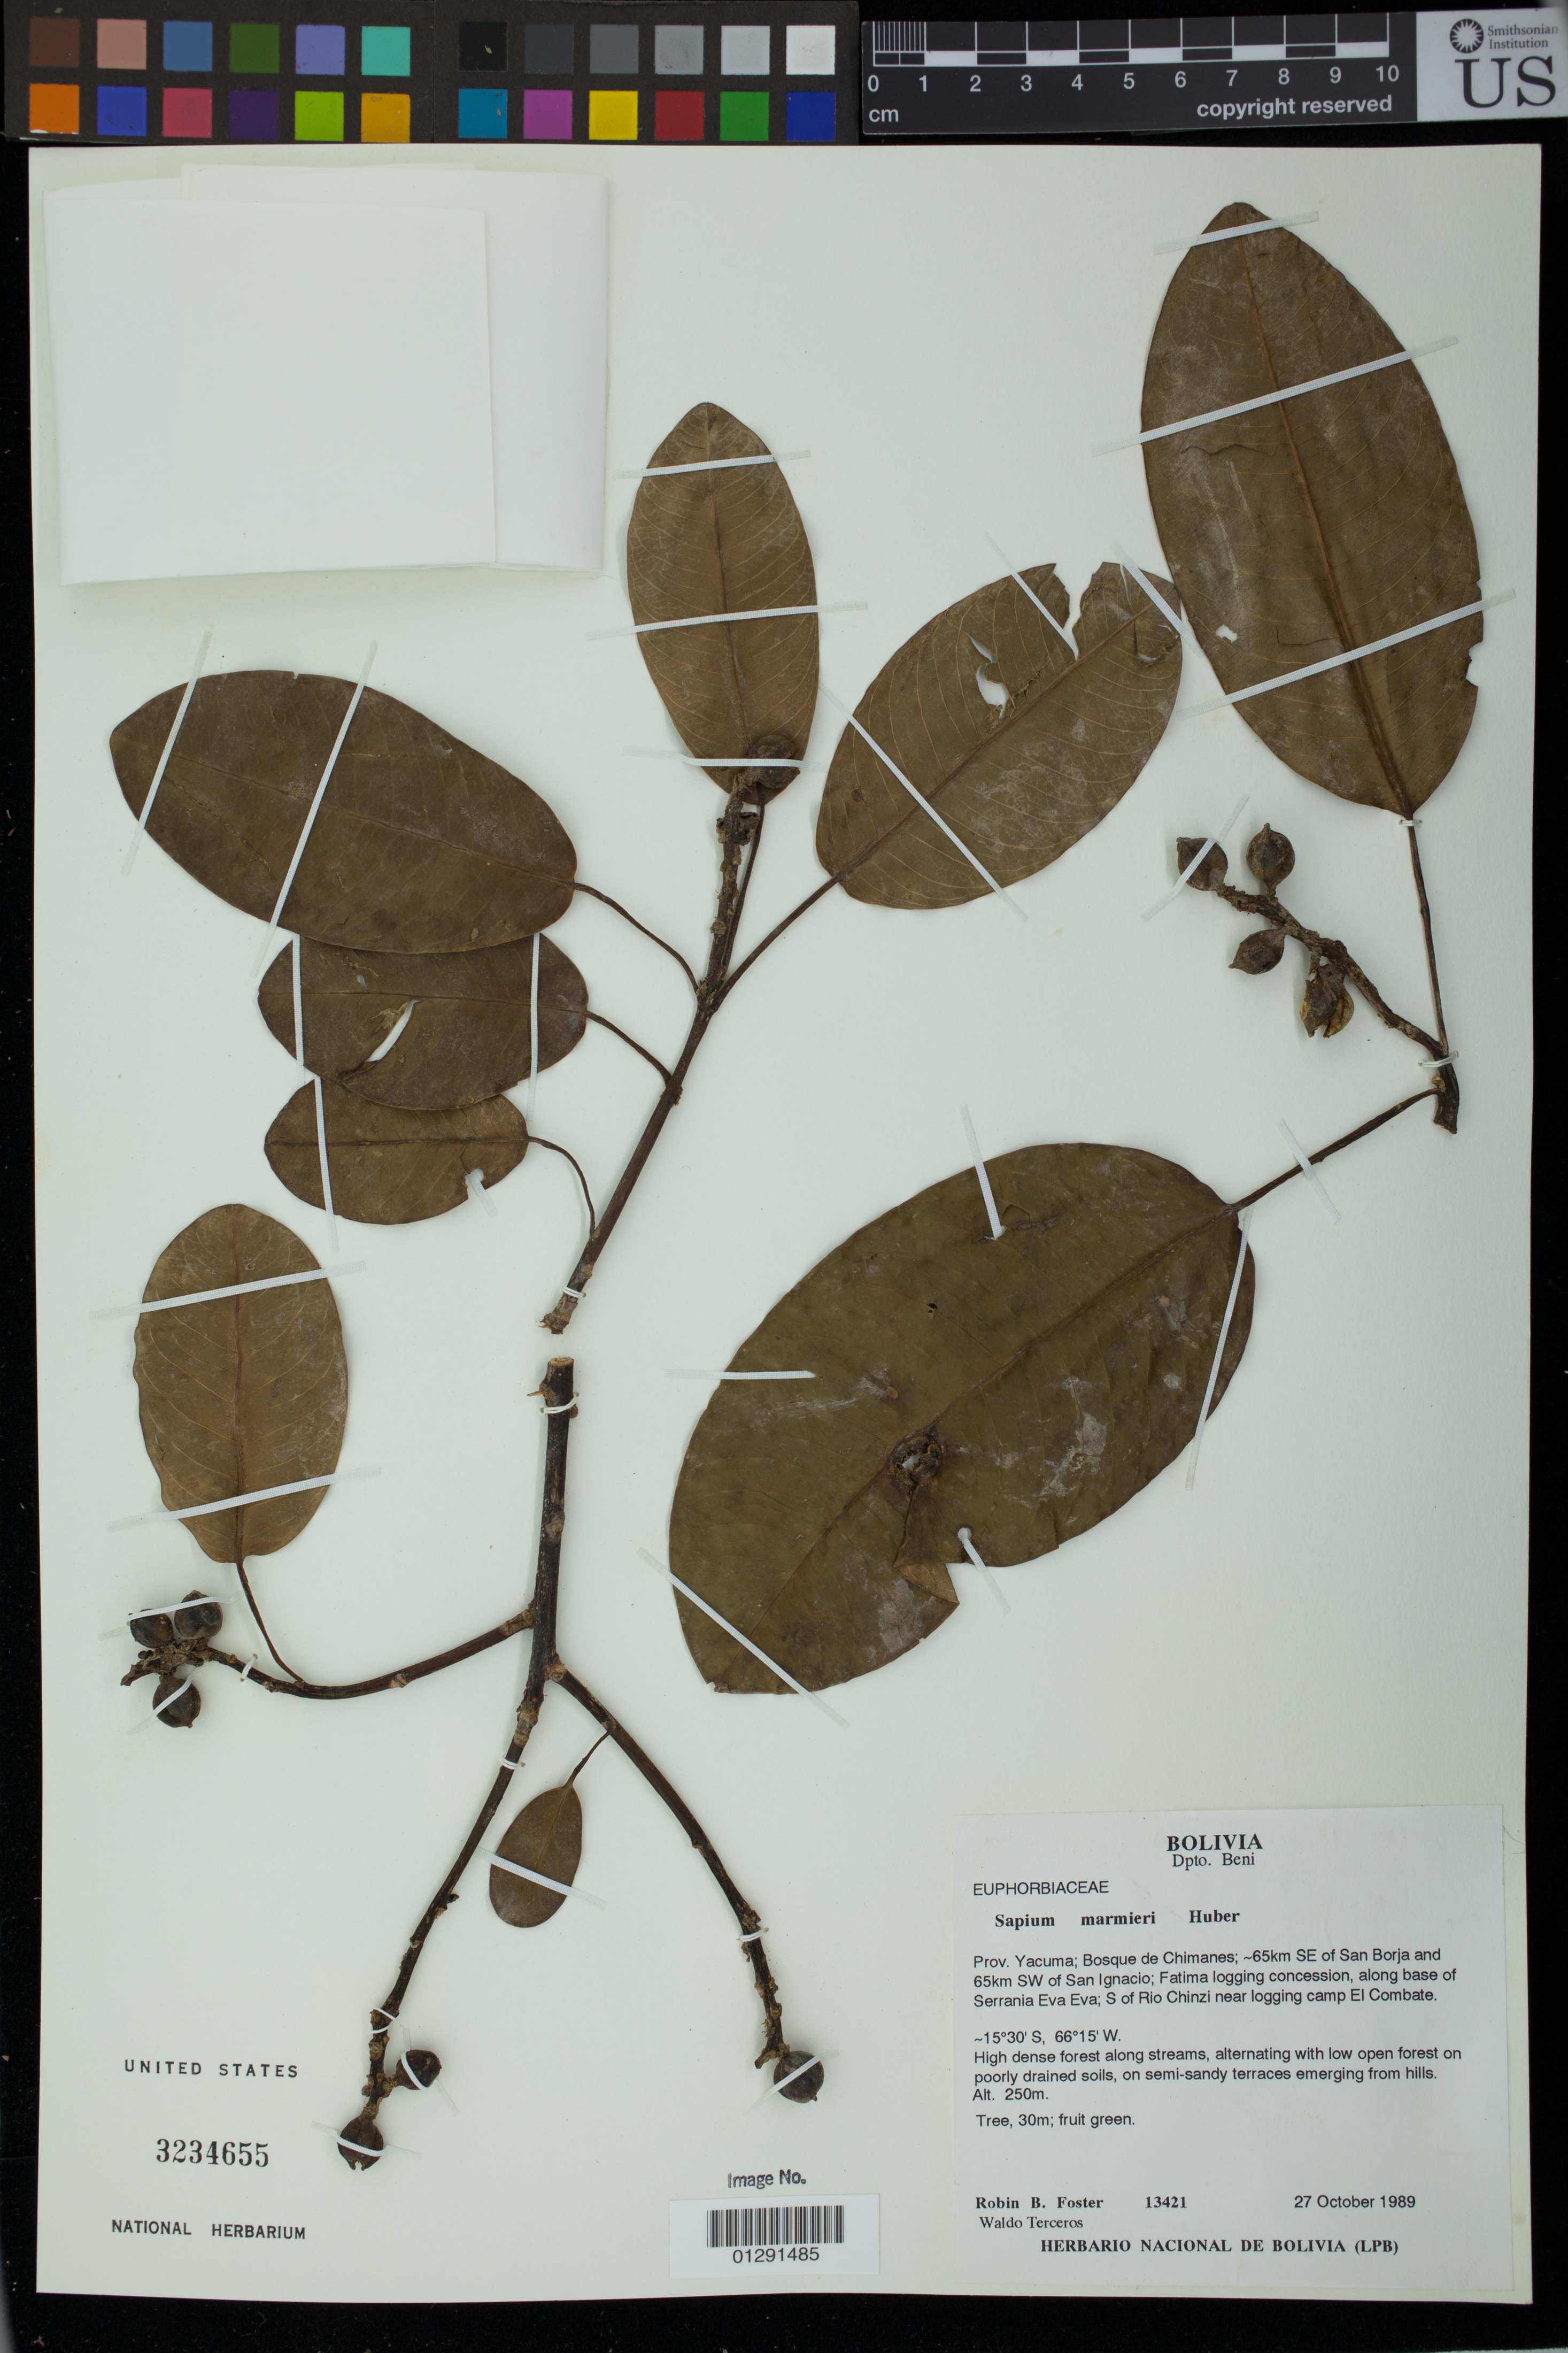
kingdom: Plantae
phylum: Tracheophyta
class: Magnoliopsida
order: Malpighiales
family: Euphorbiaceae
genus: Sapium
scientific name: Sapium marmieri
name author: Huber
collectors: R. B. Foster & W. Terceros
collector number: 13421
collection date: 1989-10-27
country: Bolivia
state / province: Beni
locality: Prov. Yakima: Bosque de Chimanes; 65 km SE of San Borja and 65km SW of San Ignacio; Fatima logging concession, along base of Serrania Eva Eva; S of Rio Chizi near logging camp El Combate.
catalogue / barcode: US 3234655